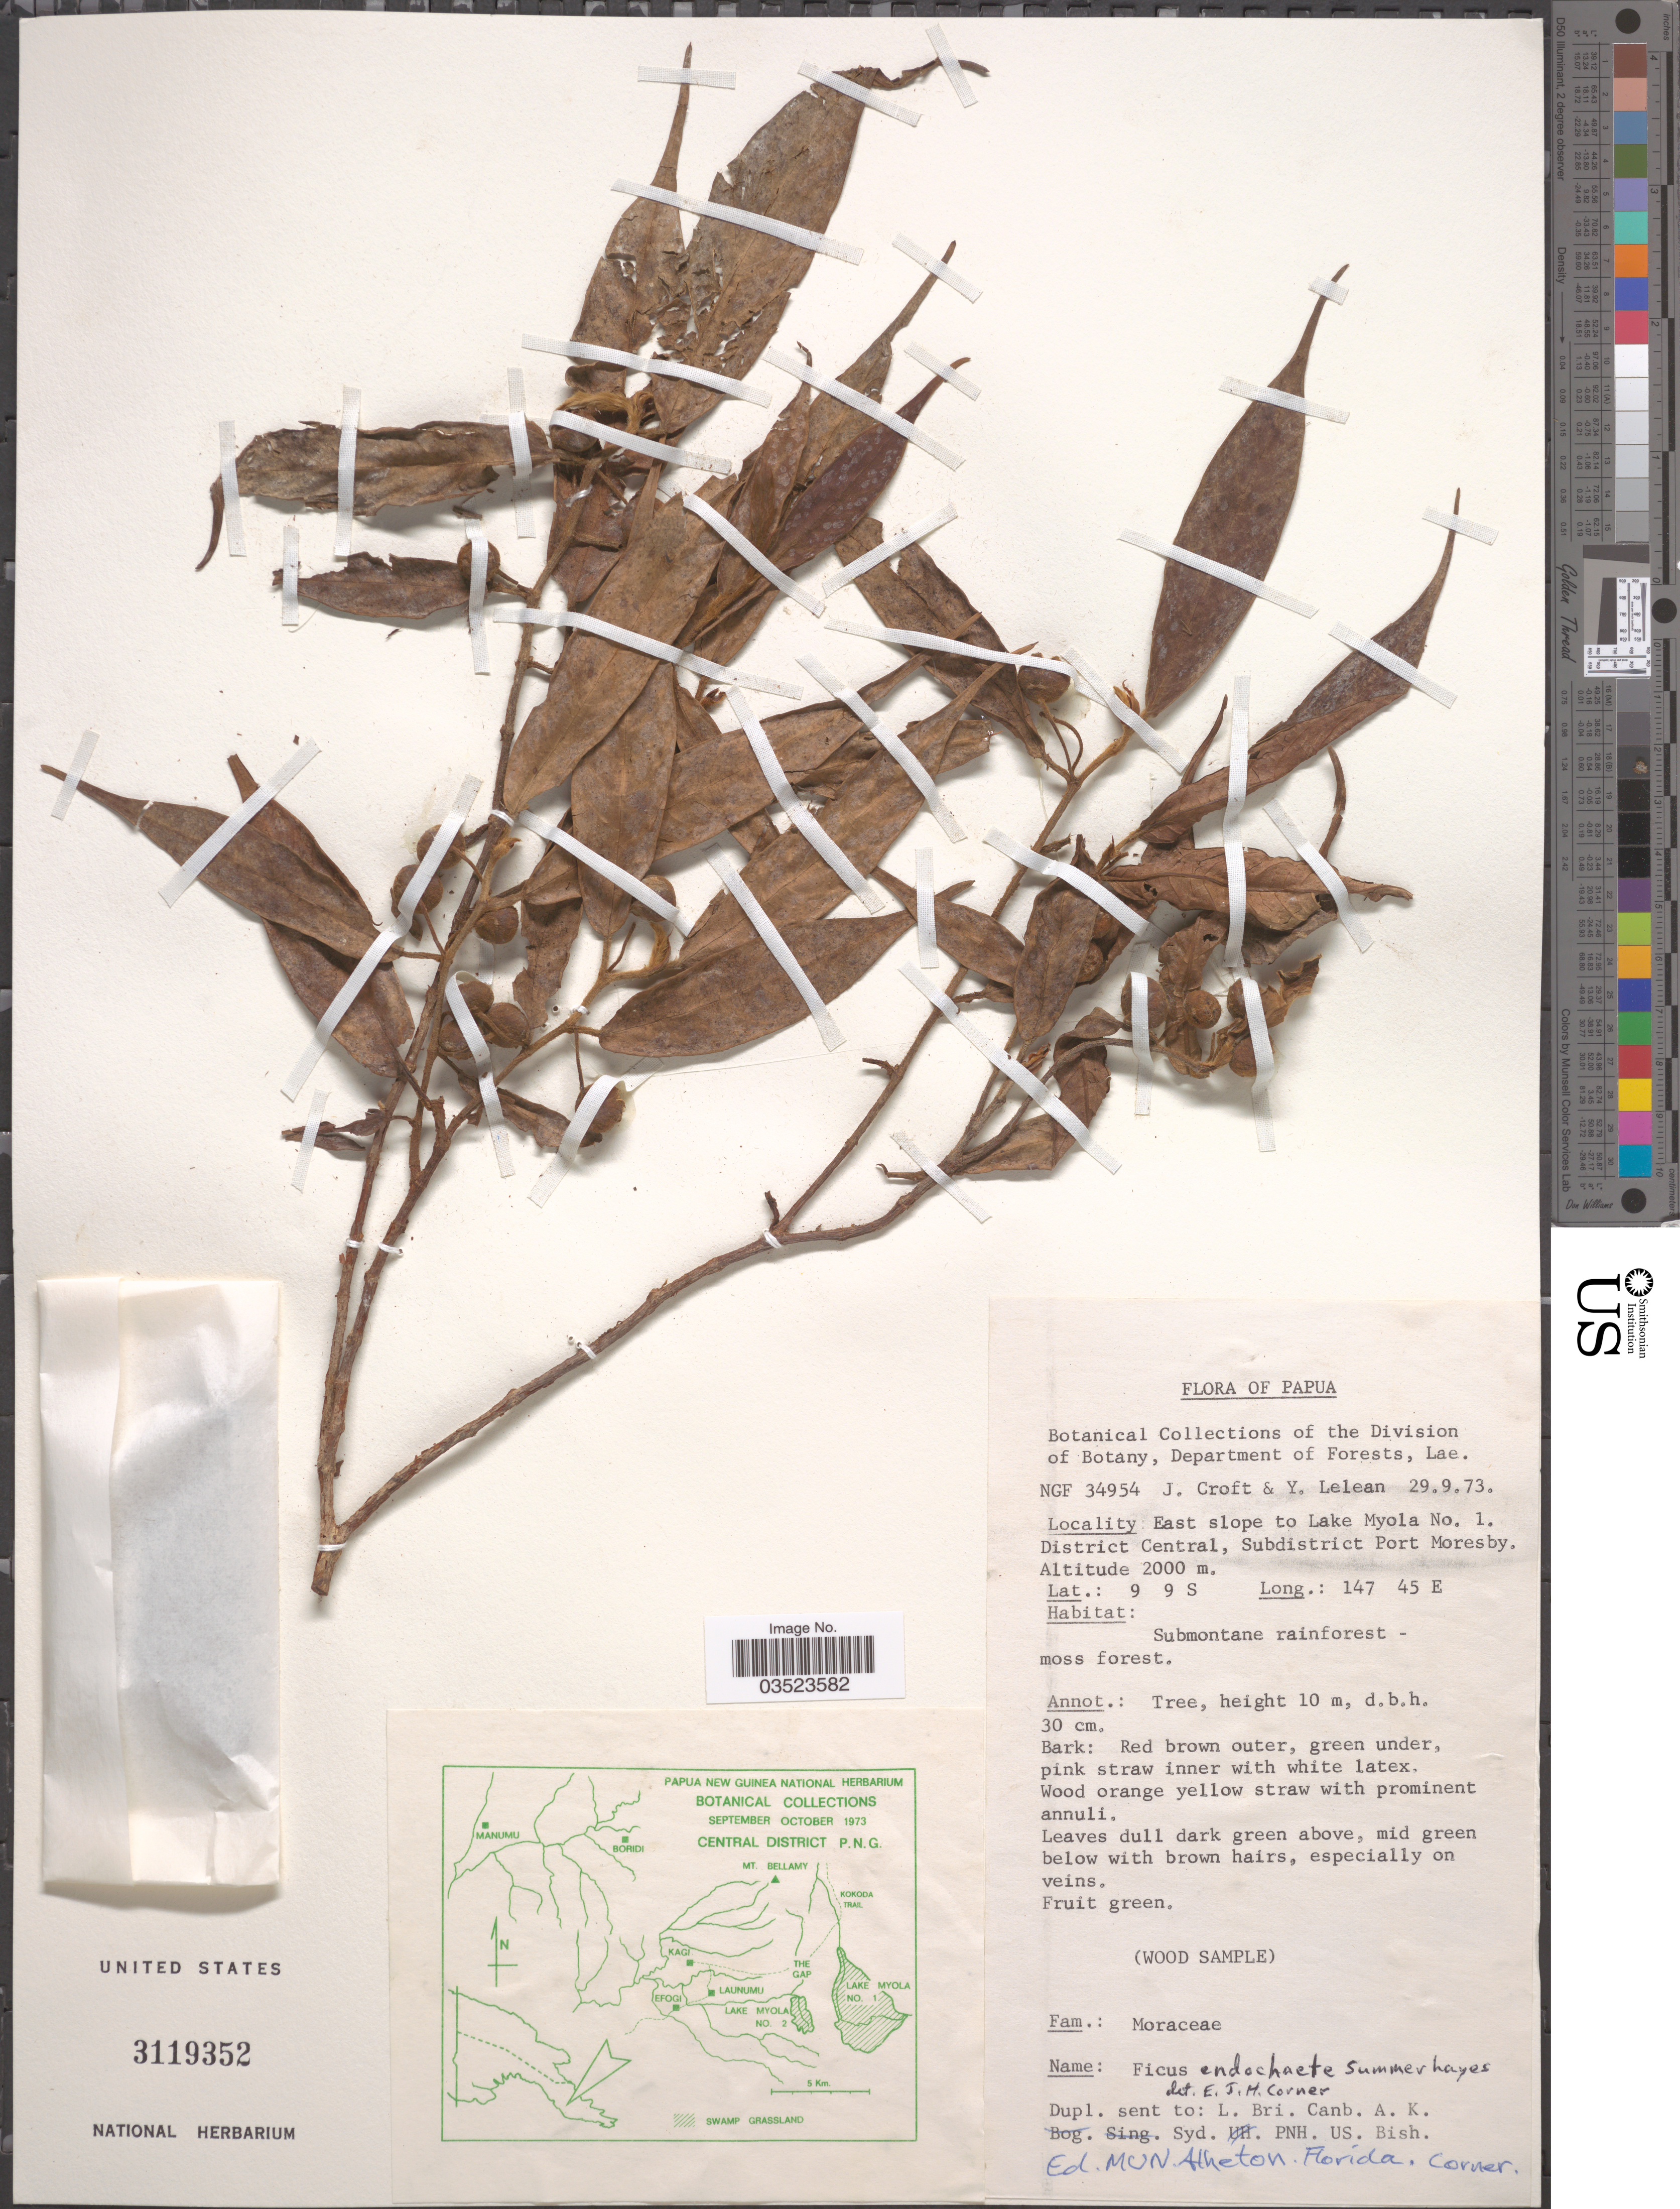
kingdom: Plantae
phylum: Tracheophyta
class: Magnoliopsida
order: Rosales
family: Moraceae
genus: Ficus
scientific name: Ficus endochaete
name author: Summerh.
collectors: J. Croft & Y. Lelean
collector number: NGF34954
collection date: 1973-09-29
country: Papua New Guinea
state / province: Central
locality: Papua. East slope to Lake Myola No. 1. District Central, Subdistrict Port Moresby.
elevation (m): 2000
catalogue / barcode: US 3119352